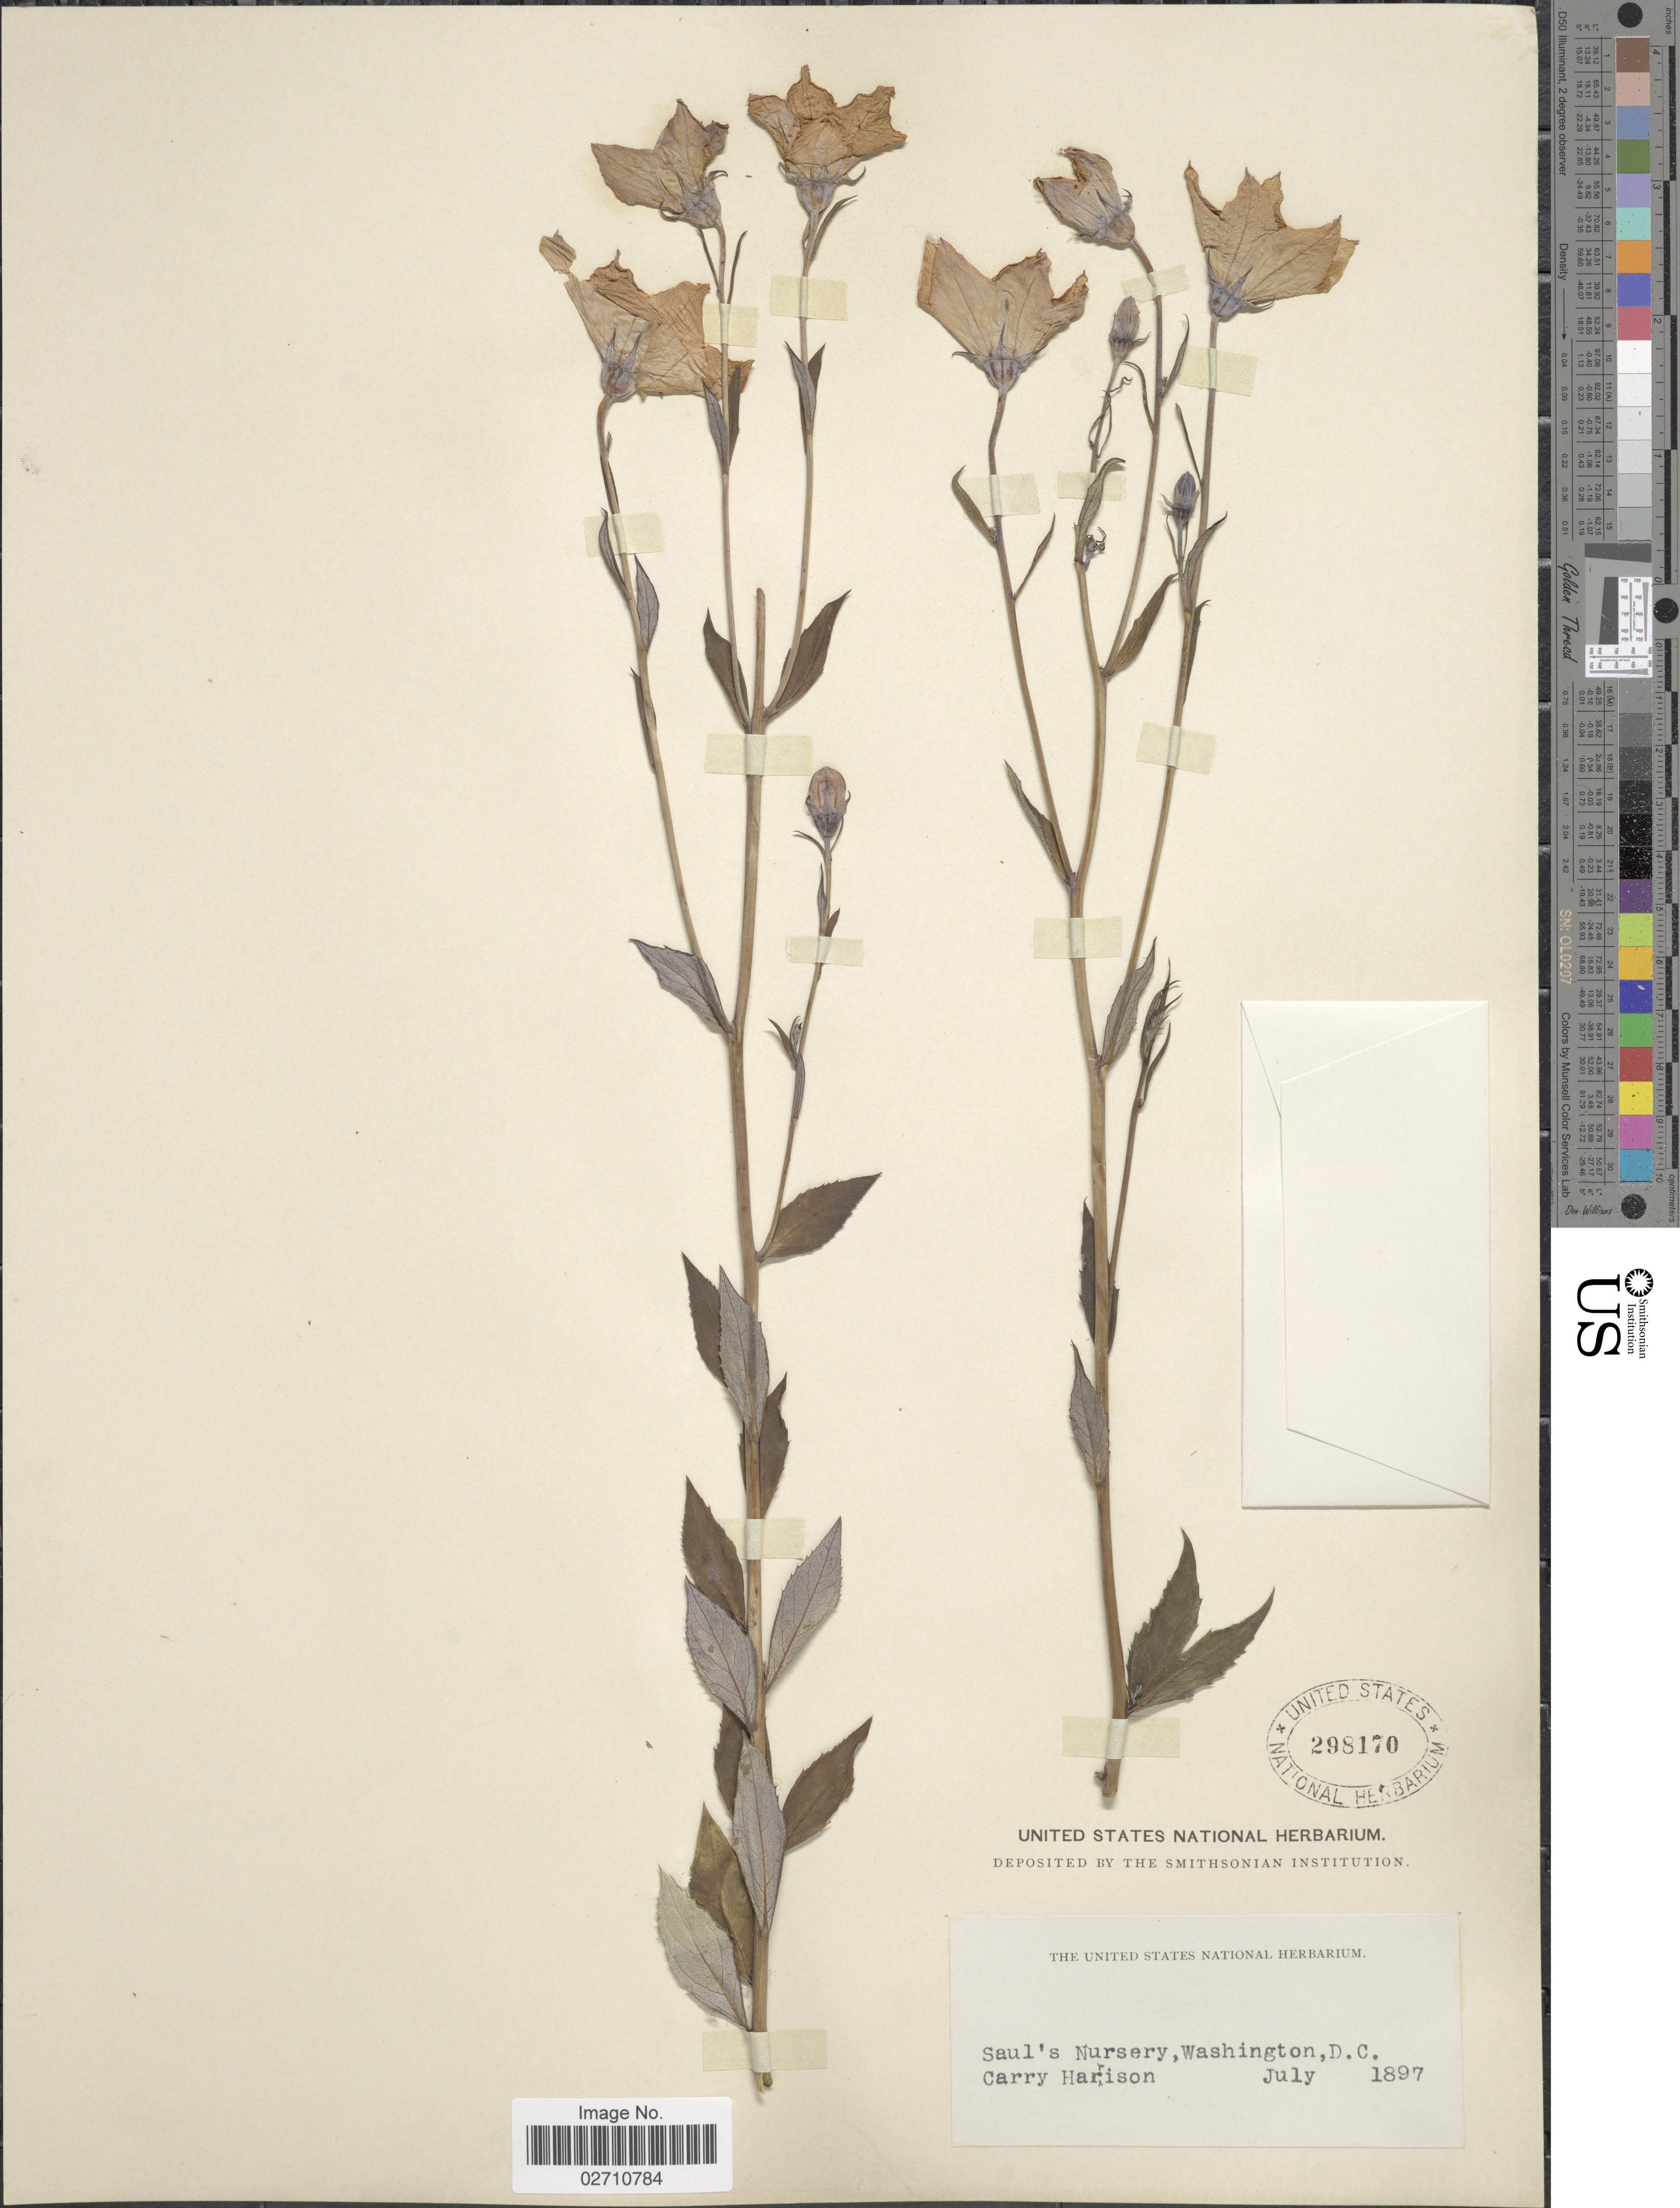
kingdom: Plantae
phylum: Tracheophyta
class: Magnoliopsida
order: Asterales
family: Campanulaceae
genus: Platycodon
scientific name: Platycodon grandiflorus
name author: (Jacq.) A. DC.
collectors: C. Harrison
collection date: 1897-07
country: United States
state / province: District of Columbia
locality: Saul's Nursery, Washington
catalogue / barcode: US 298170